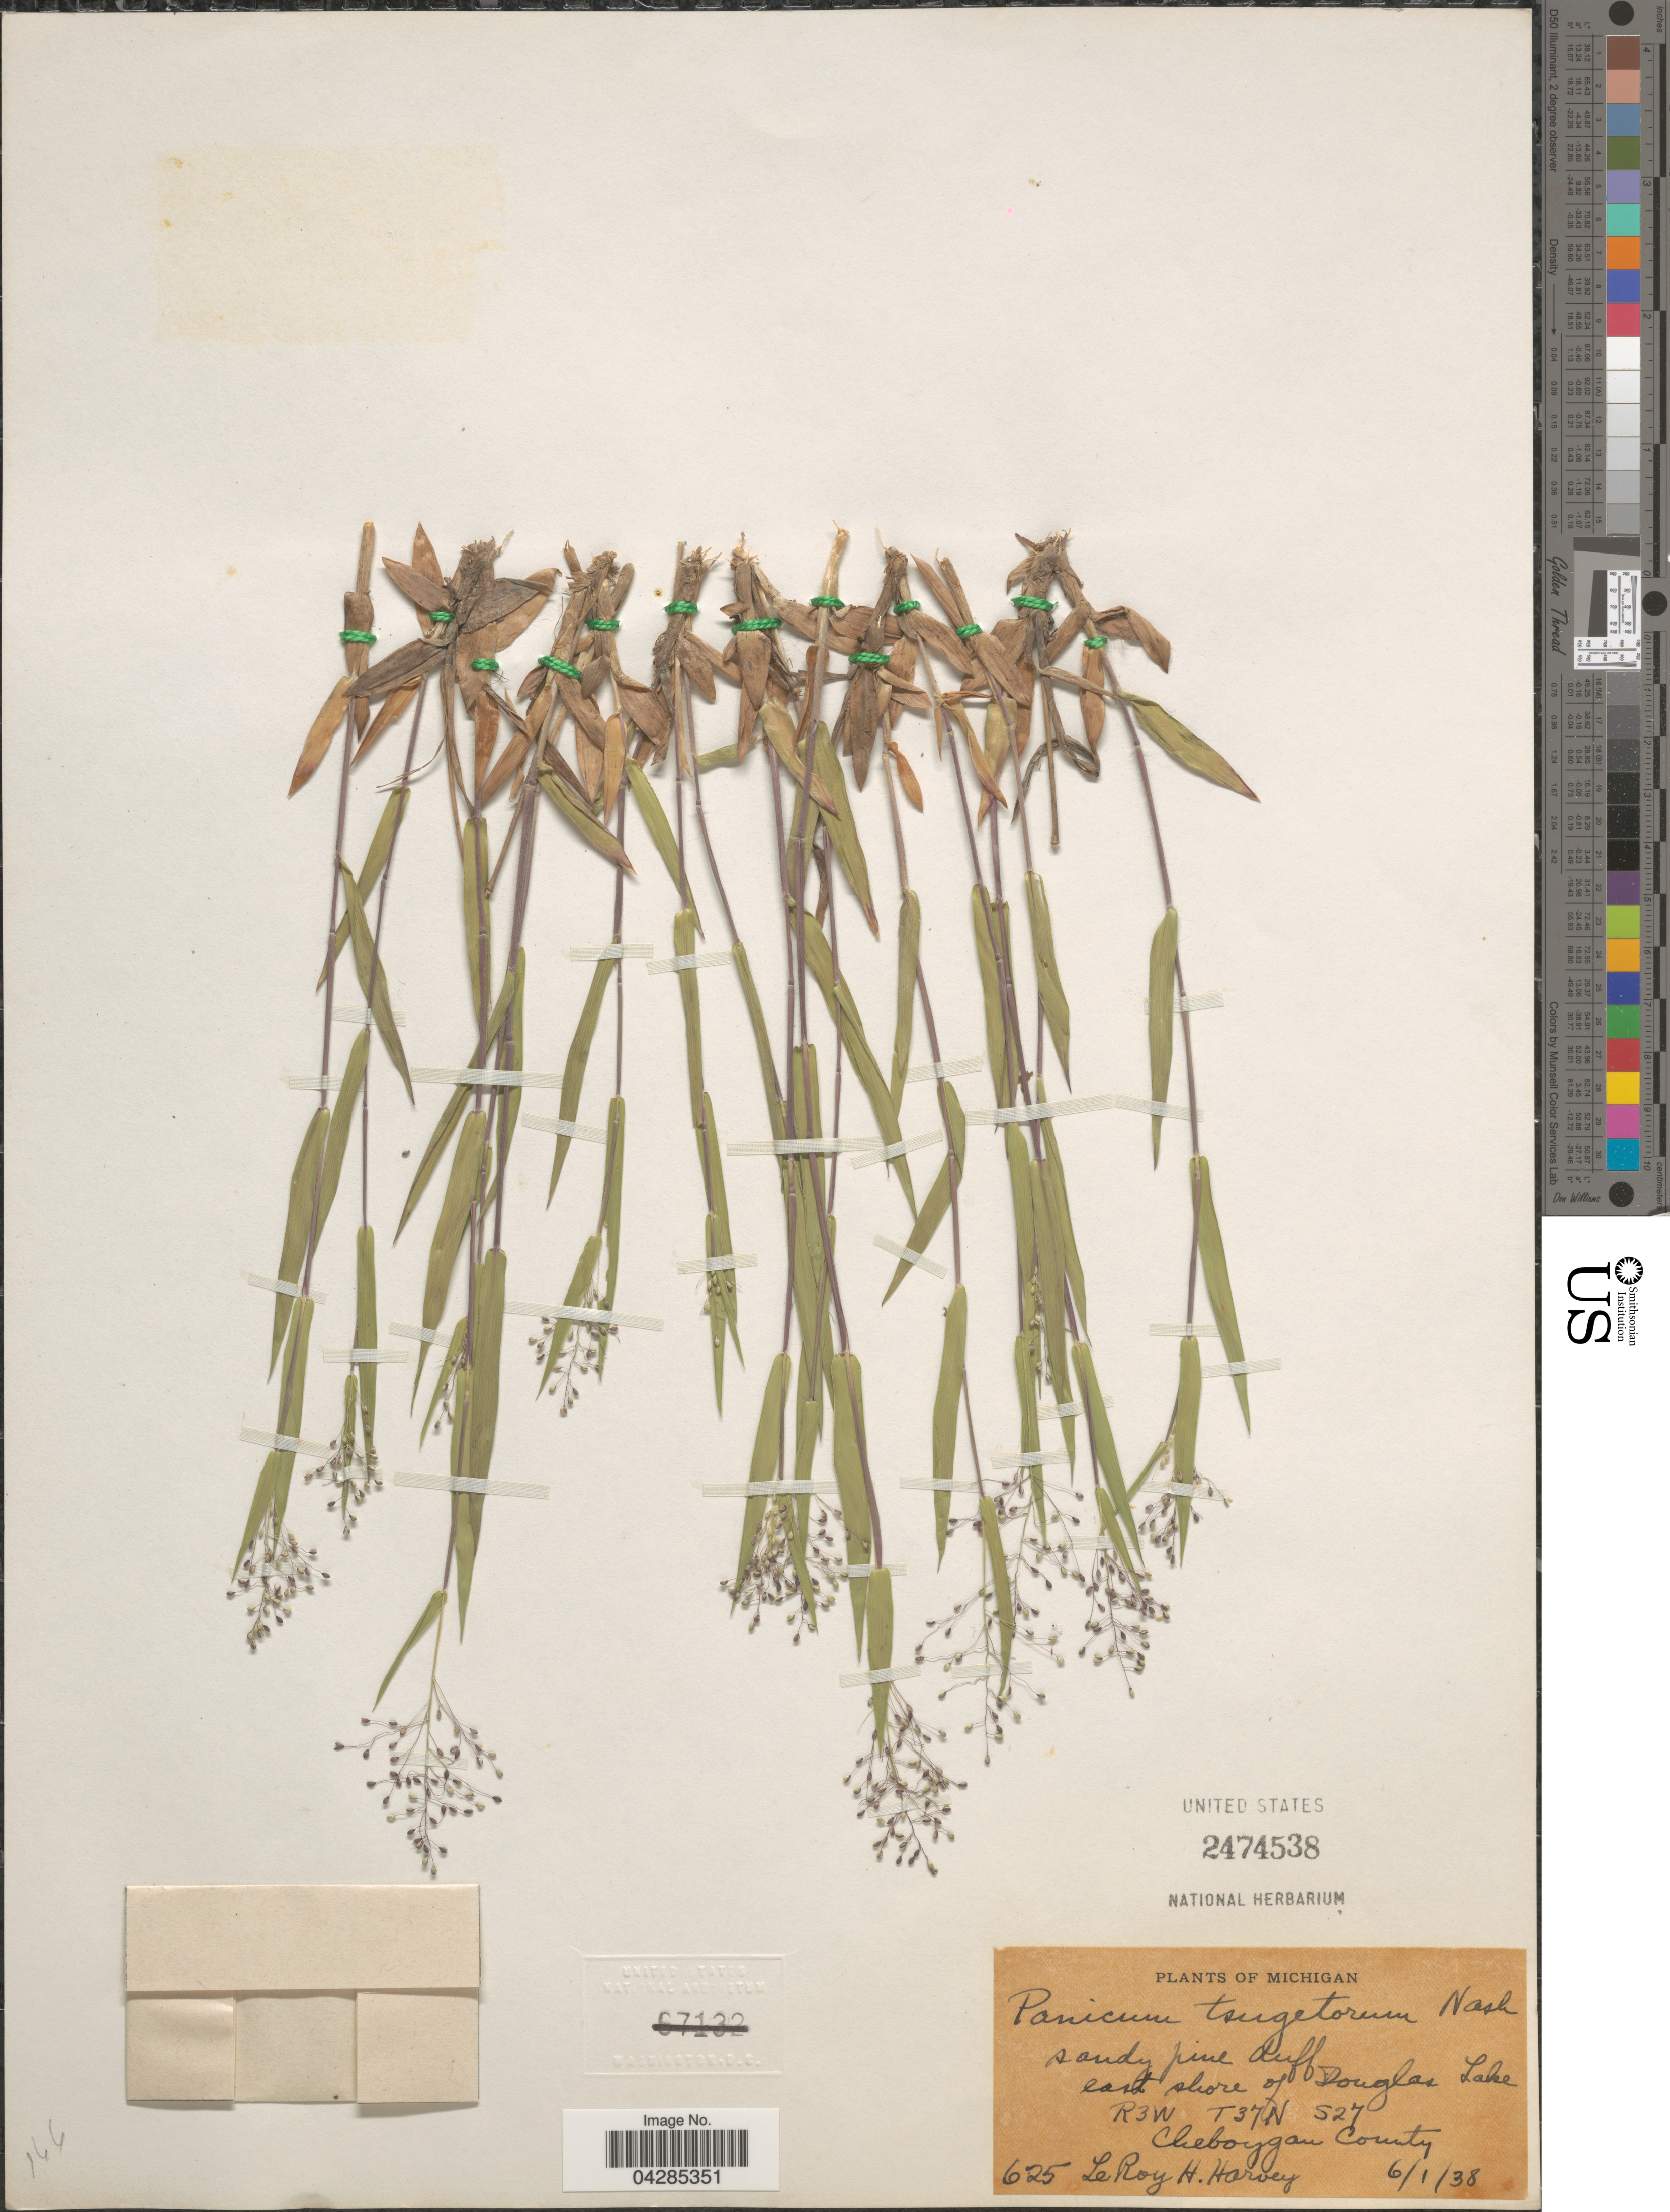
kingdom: Plantae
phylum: Tracheophyta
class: Liliopsida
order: Poales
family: Poaceae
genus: Dichanthelium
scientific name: Dichanthelium portoricense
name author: (Desv. ex Ham.) B.F. Hansen & Wunderlin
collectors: L. H. Harvey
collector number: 625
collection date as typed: Transcribed d/m/y: 1/6/38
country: United States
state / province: Michigan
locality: East shore of Douglas Lake R3W T37N S27 Cheboygan County.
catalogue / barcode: US 2474538